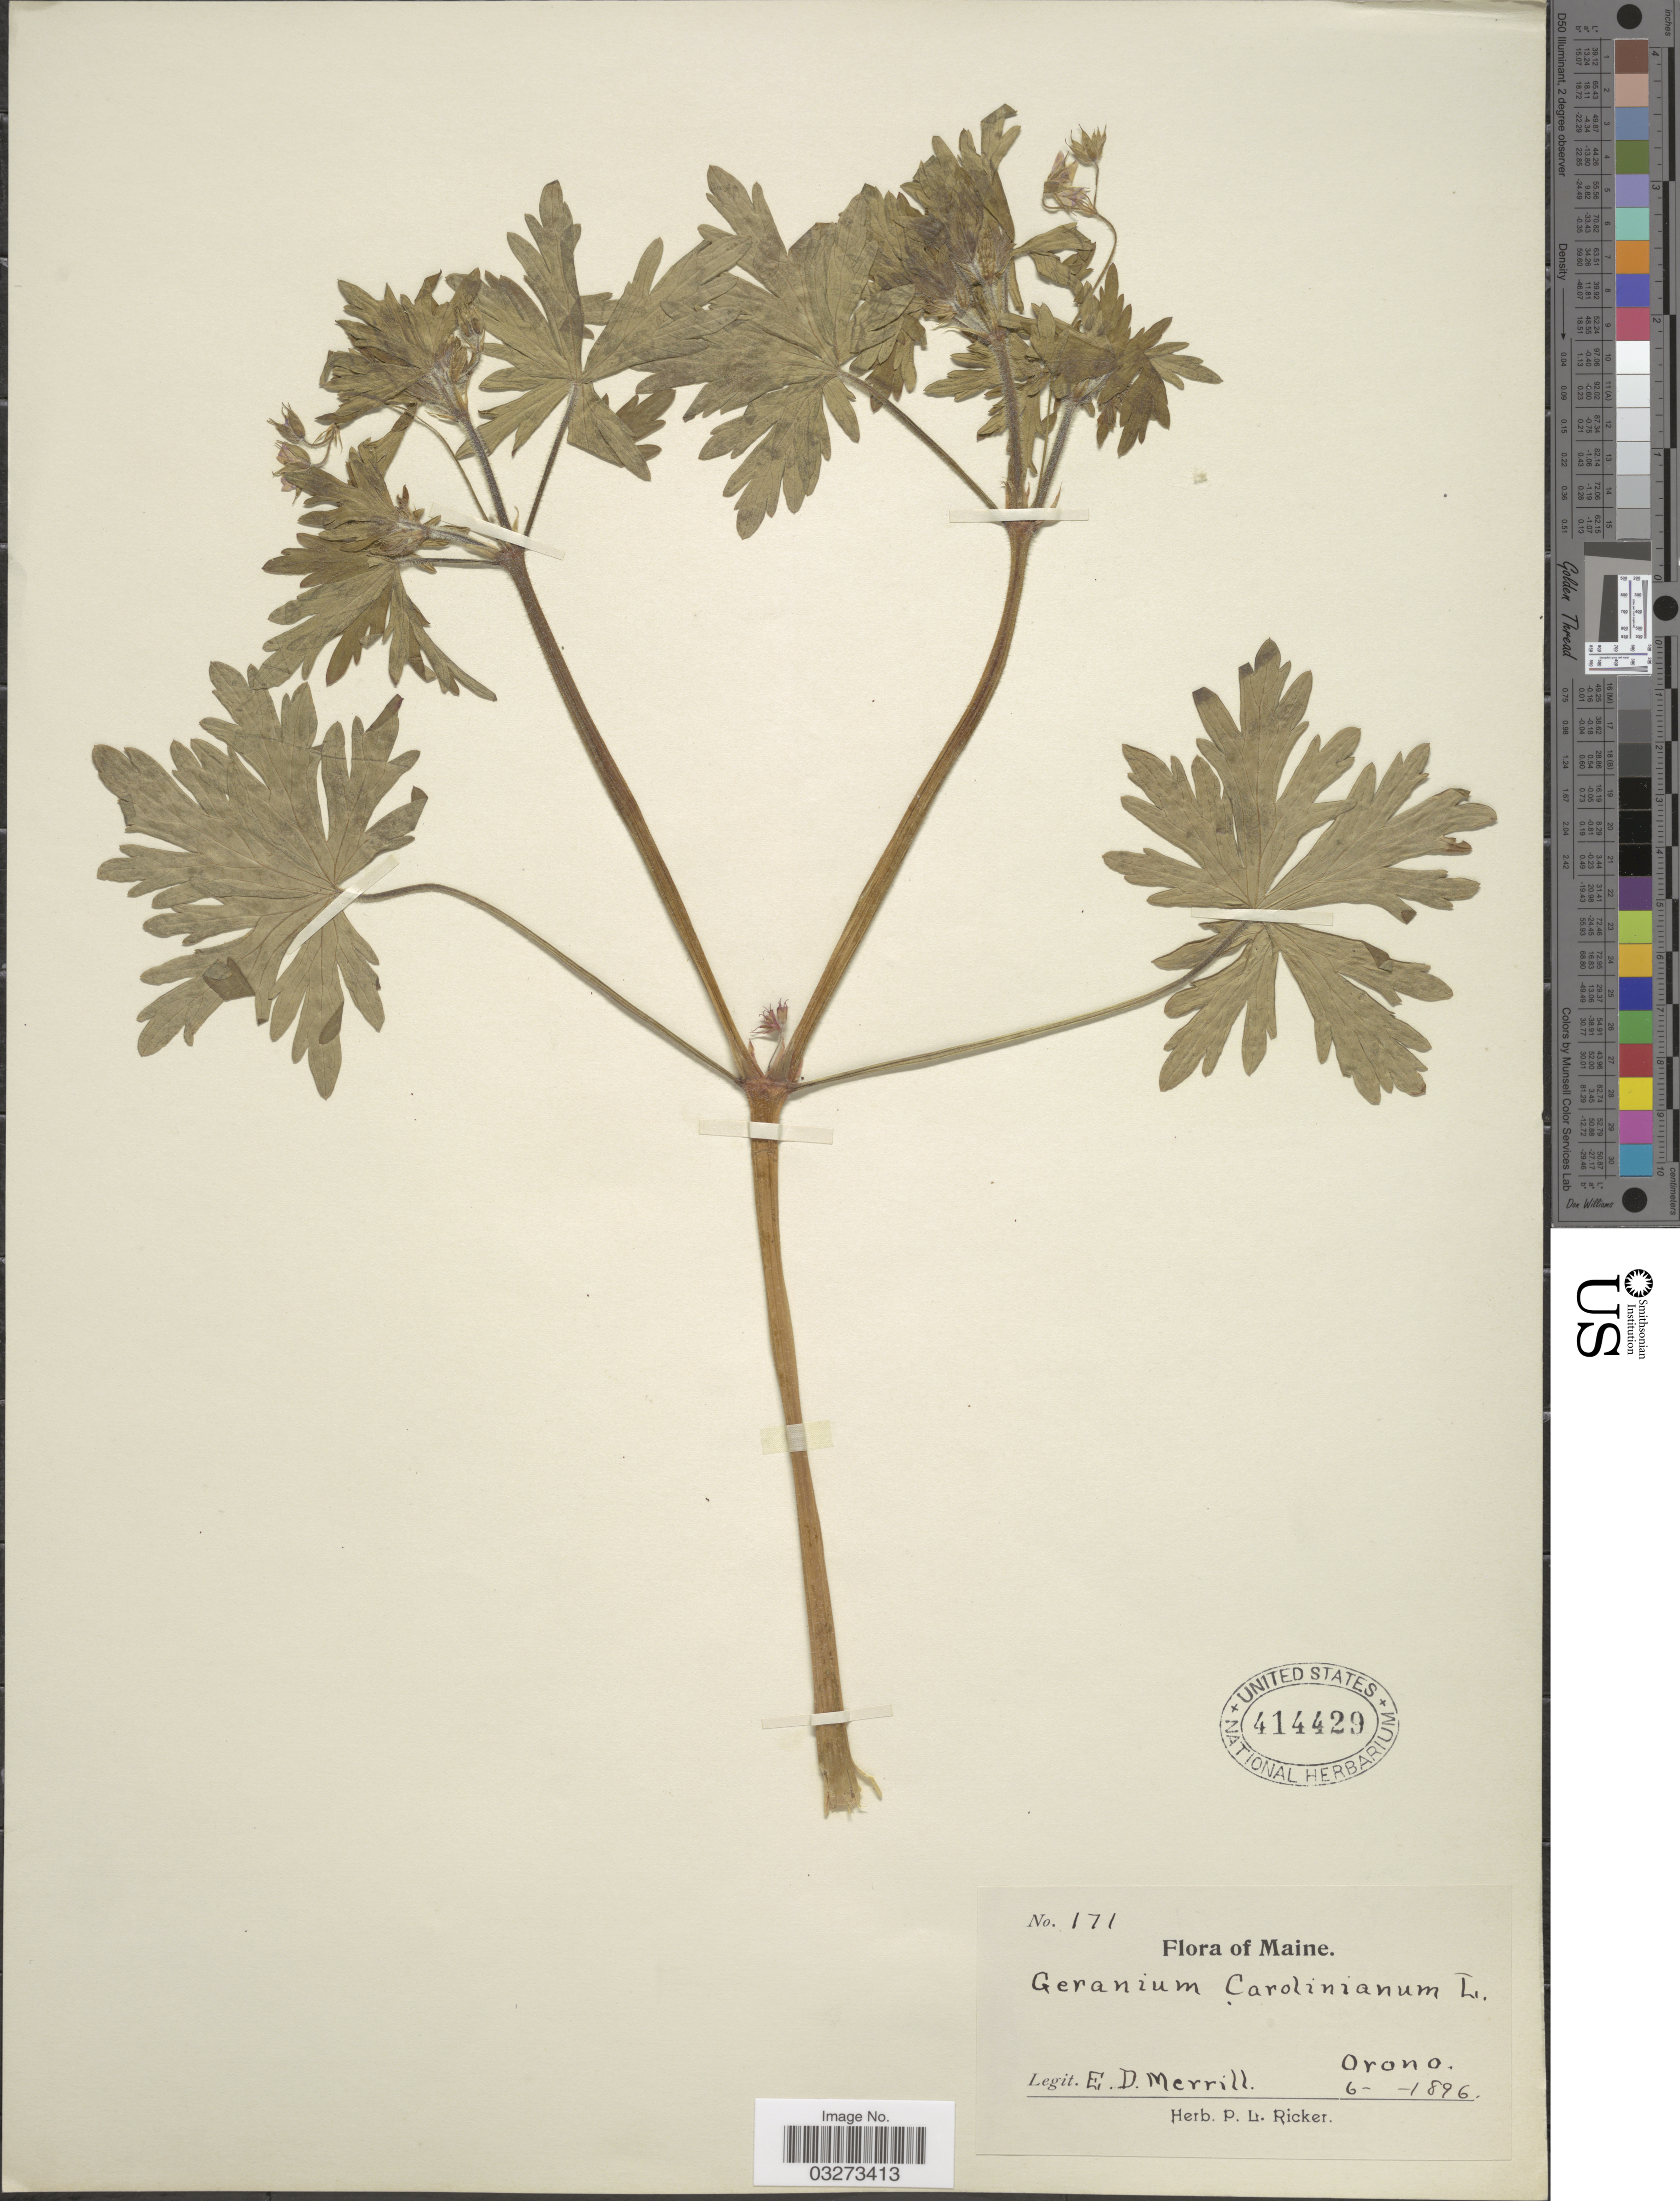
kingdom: Plantae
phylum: Tracheophyta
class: Magnoliopsida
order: Geraniales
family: Geraniaceae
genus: Geranium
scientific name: Geranium carolinianum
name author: L.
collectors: E. D. Merrill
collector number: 171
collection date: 1896-06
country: United States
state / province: Maine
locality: Orono.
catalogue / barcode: US 414429